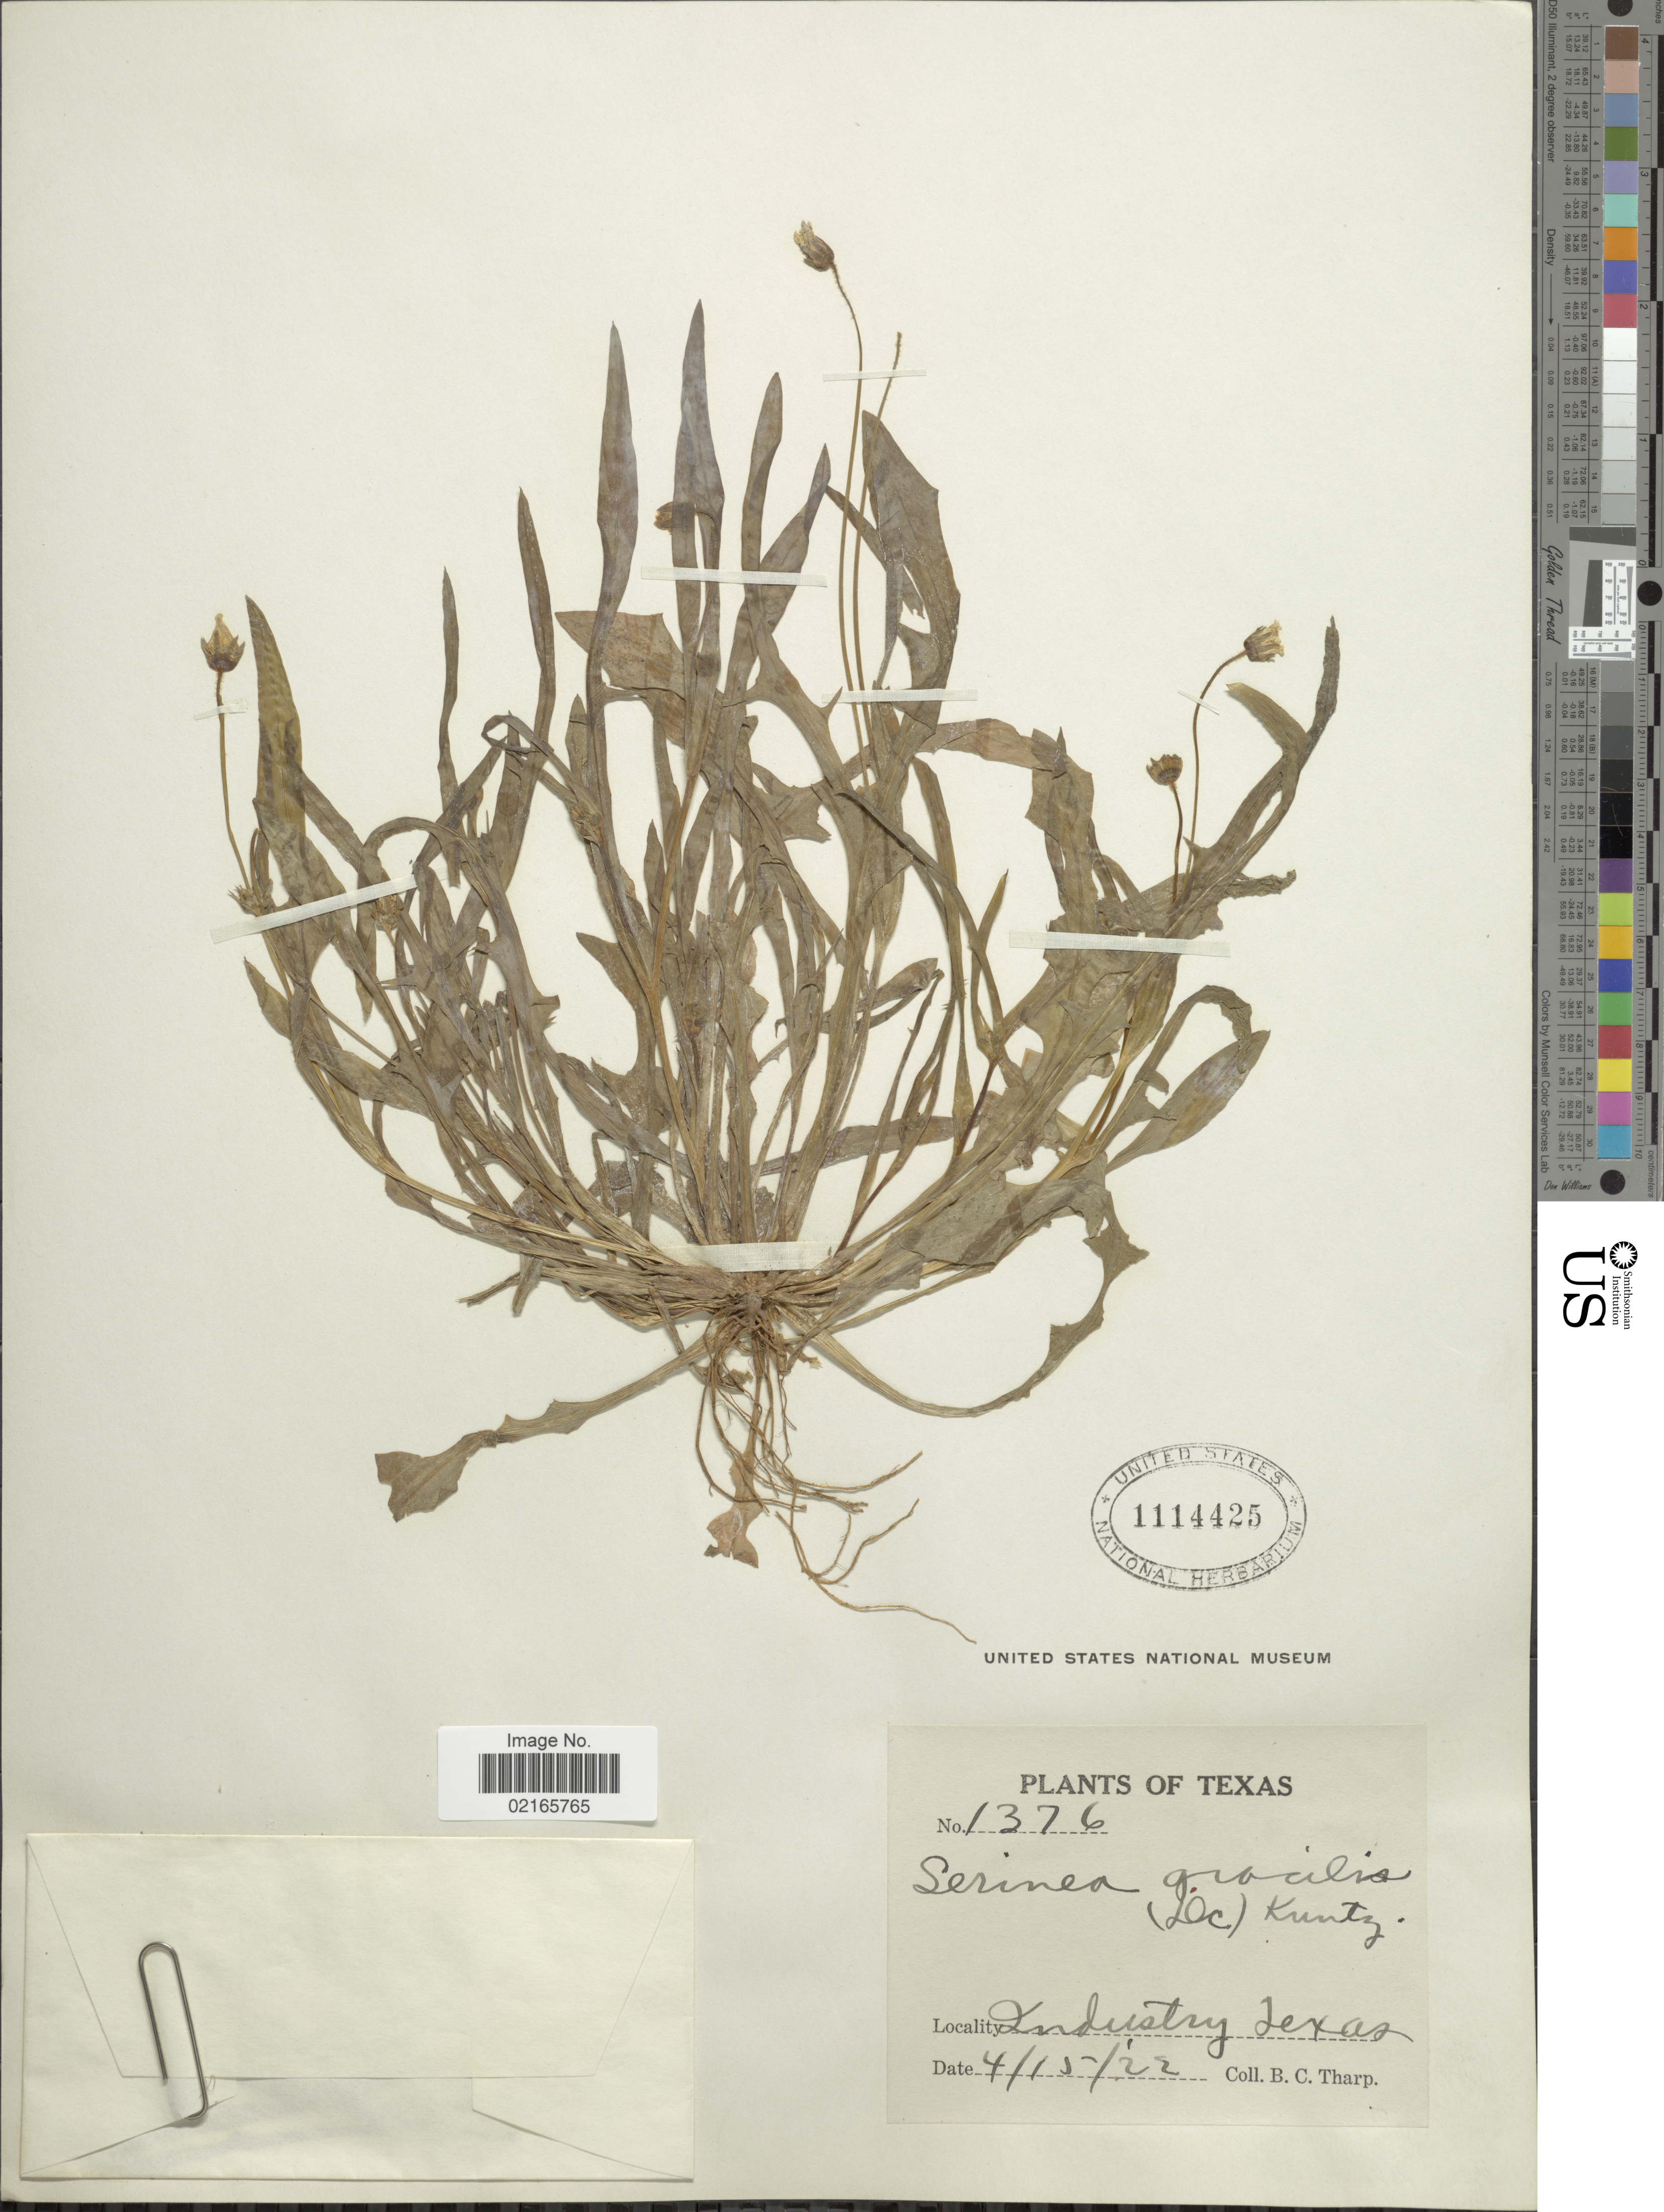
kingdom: Plantae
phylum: Tracheophyta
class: Magnoliopsida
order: Asterales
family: Asteraceae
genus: Krigia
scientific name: Krigia cespitosa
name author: (Raf.) K.L. Chambers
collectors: B. C. Tharp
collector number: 1376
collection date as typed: Transcribed d/m/y: 15/4/22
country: United States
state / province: Texas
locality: Industry Texas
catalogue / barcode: US 1114425